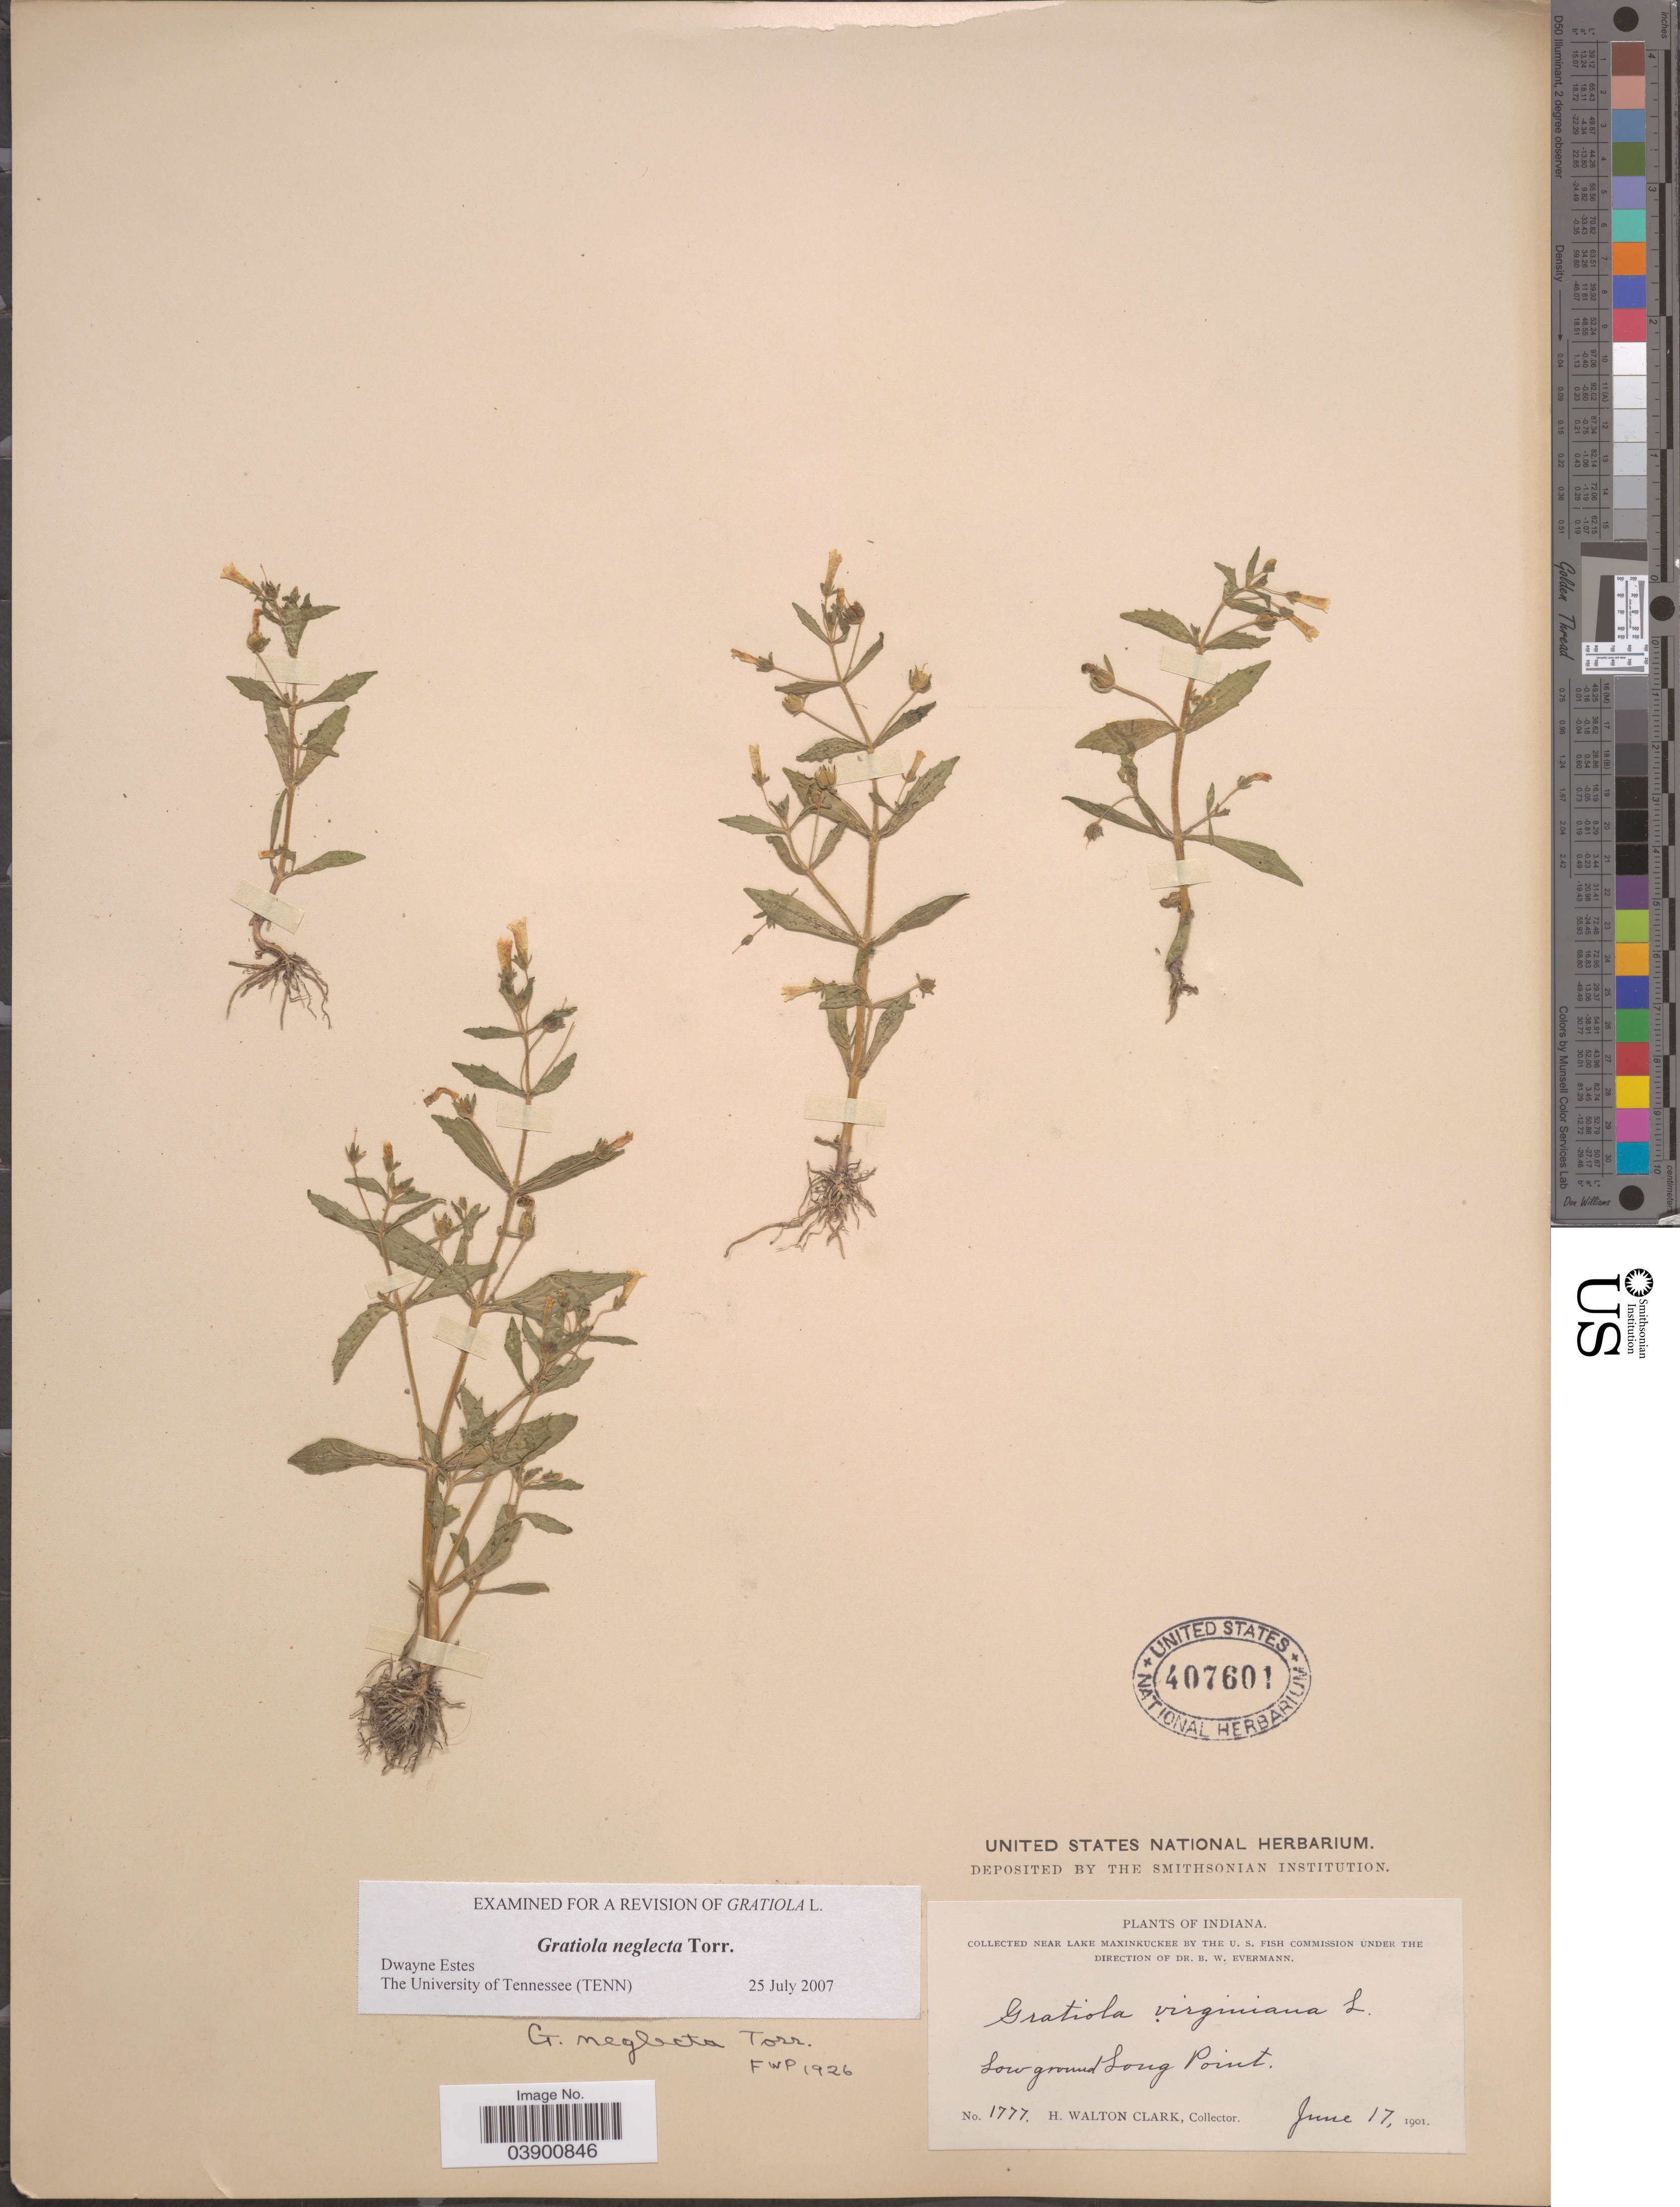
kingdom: Plantae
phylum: Tracheophyta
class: Magnoliopsida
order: Lamiales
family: Plantaginaceae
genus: Gratiola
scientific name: Gratiola neglecta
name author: Torr.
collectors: H. W. Clark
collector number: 1777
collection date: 1901-06-17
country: United States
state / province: Indiana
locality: Near Lake Maxinkuckee. Long Point.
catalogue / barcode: US 407601